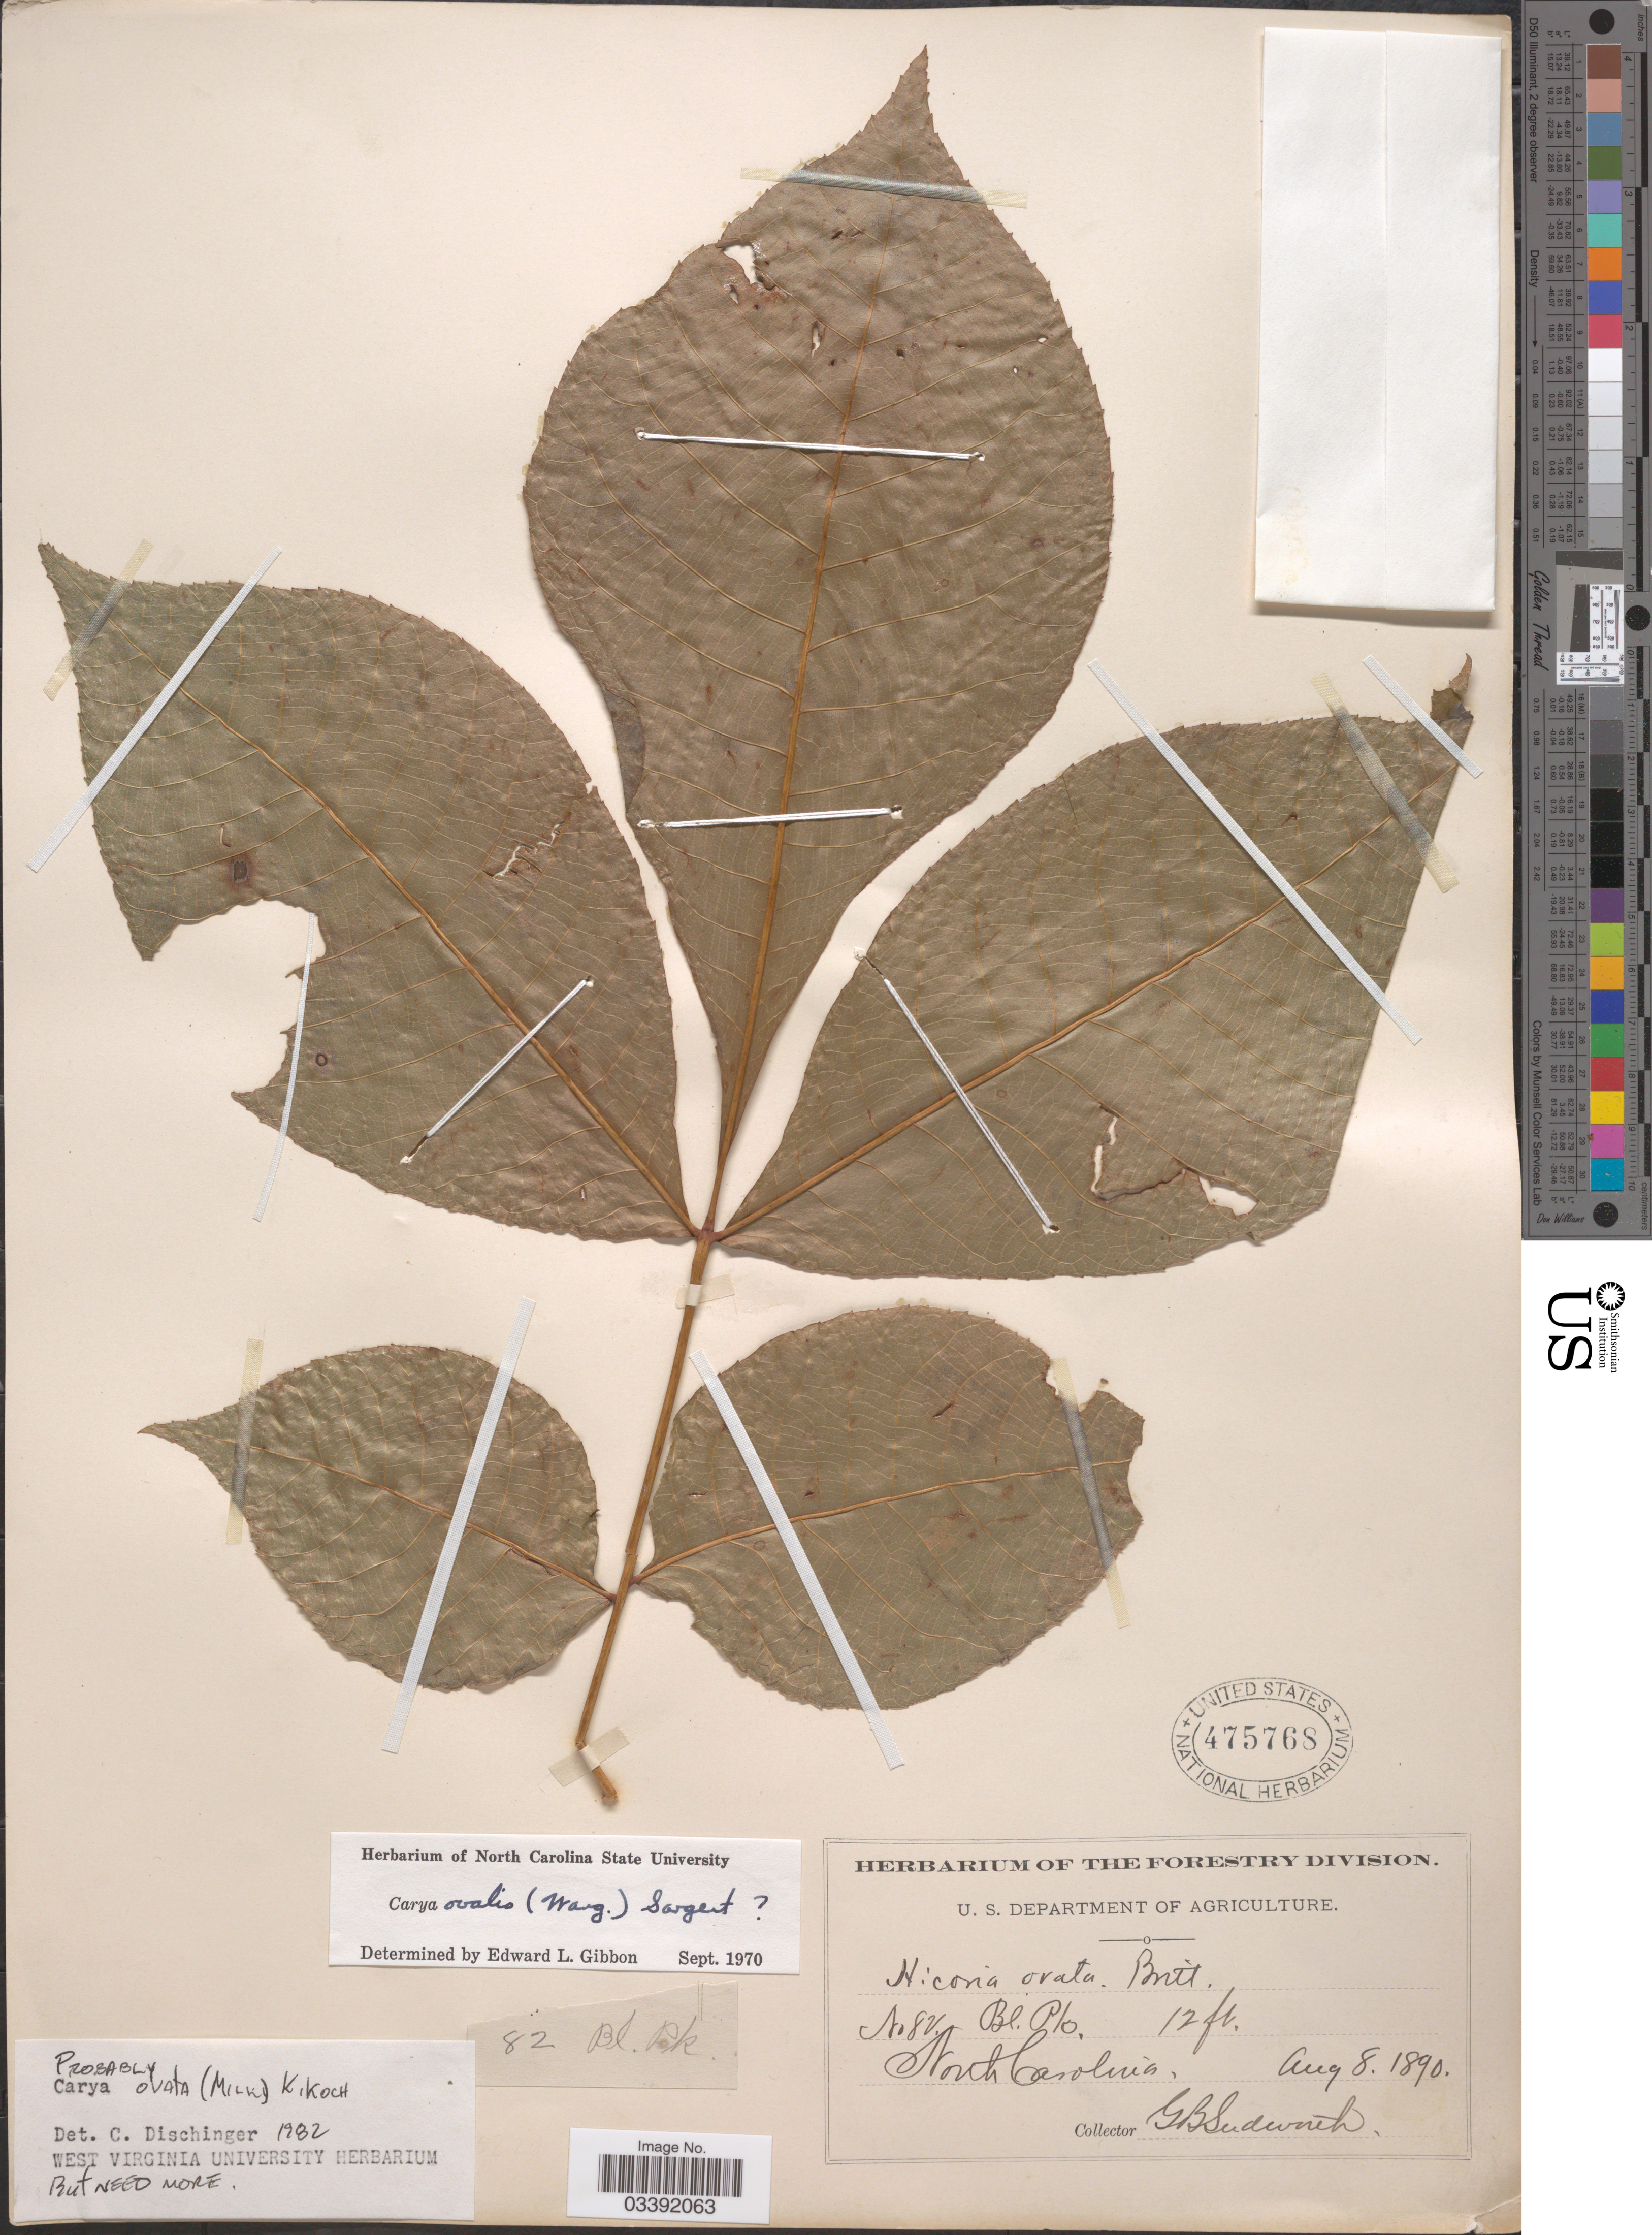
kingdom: Plantae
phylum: Tracheophyta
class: Magnoliopsida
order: Fagales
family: Juglandaceae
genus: Carya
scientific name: Carya ovata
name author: (Mill.) K. Koch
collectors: G. B. Sudworth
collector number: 82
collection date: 1890-08-08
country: United States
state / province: North Carolina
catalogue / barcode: US 475768